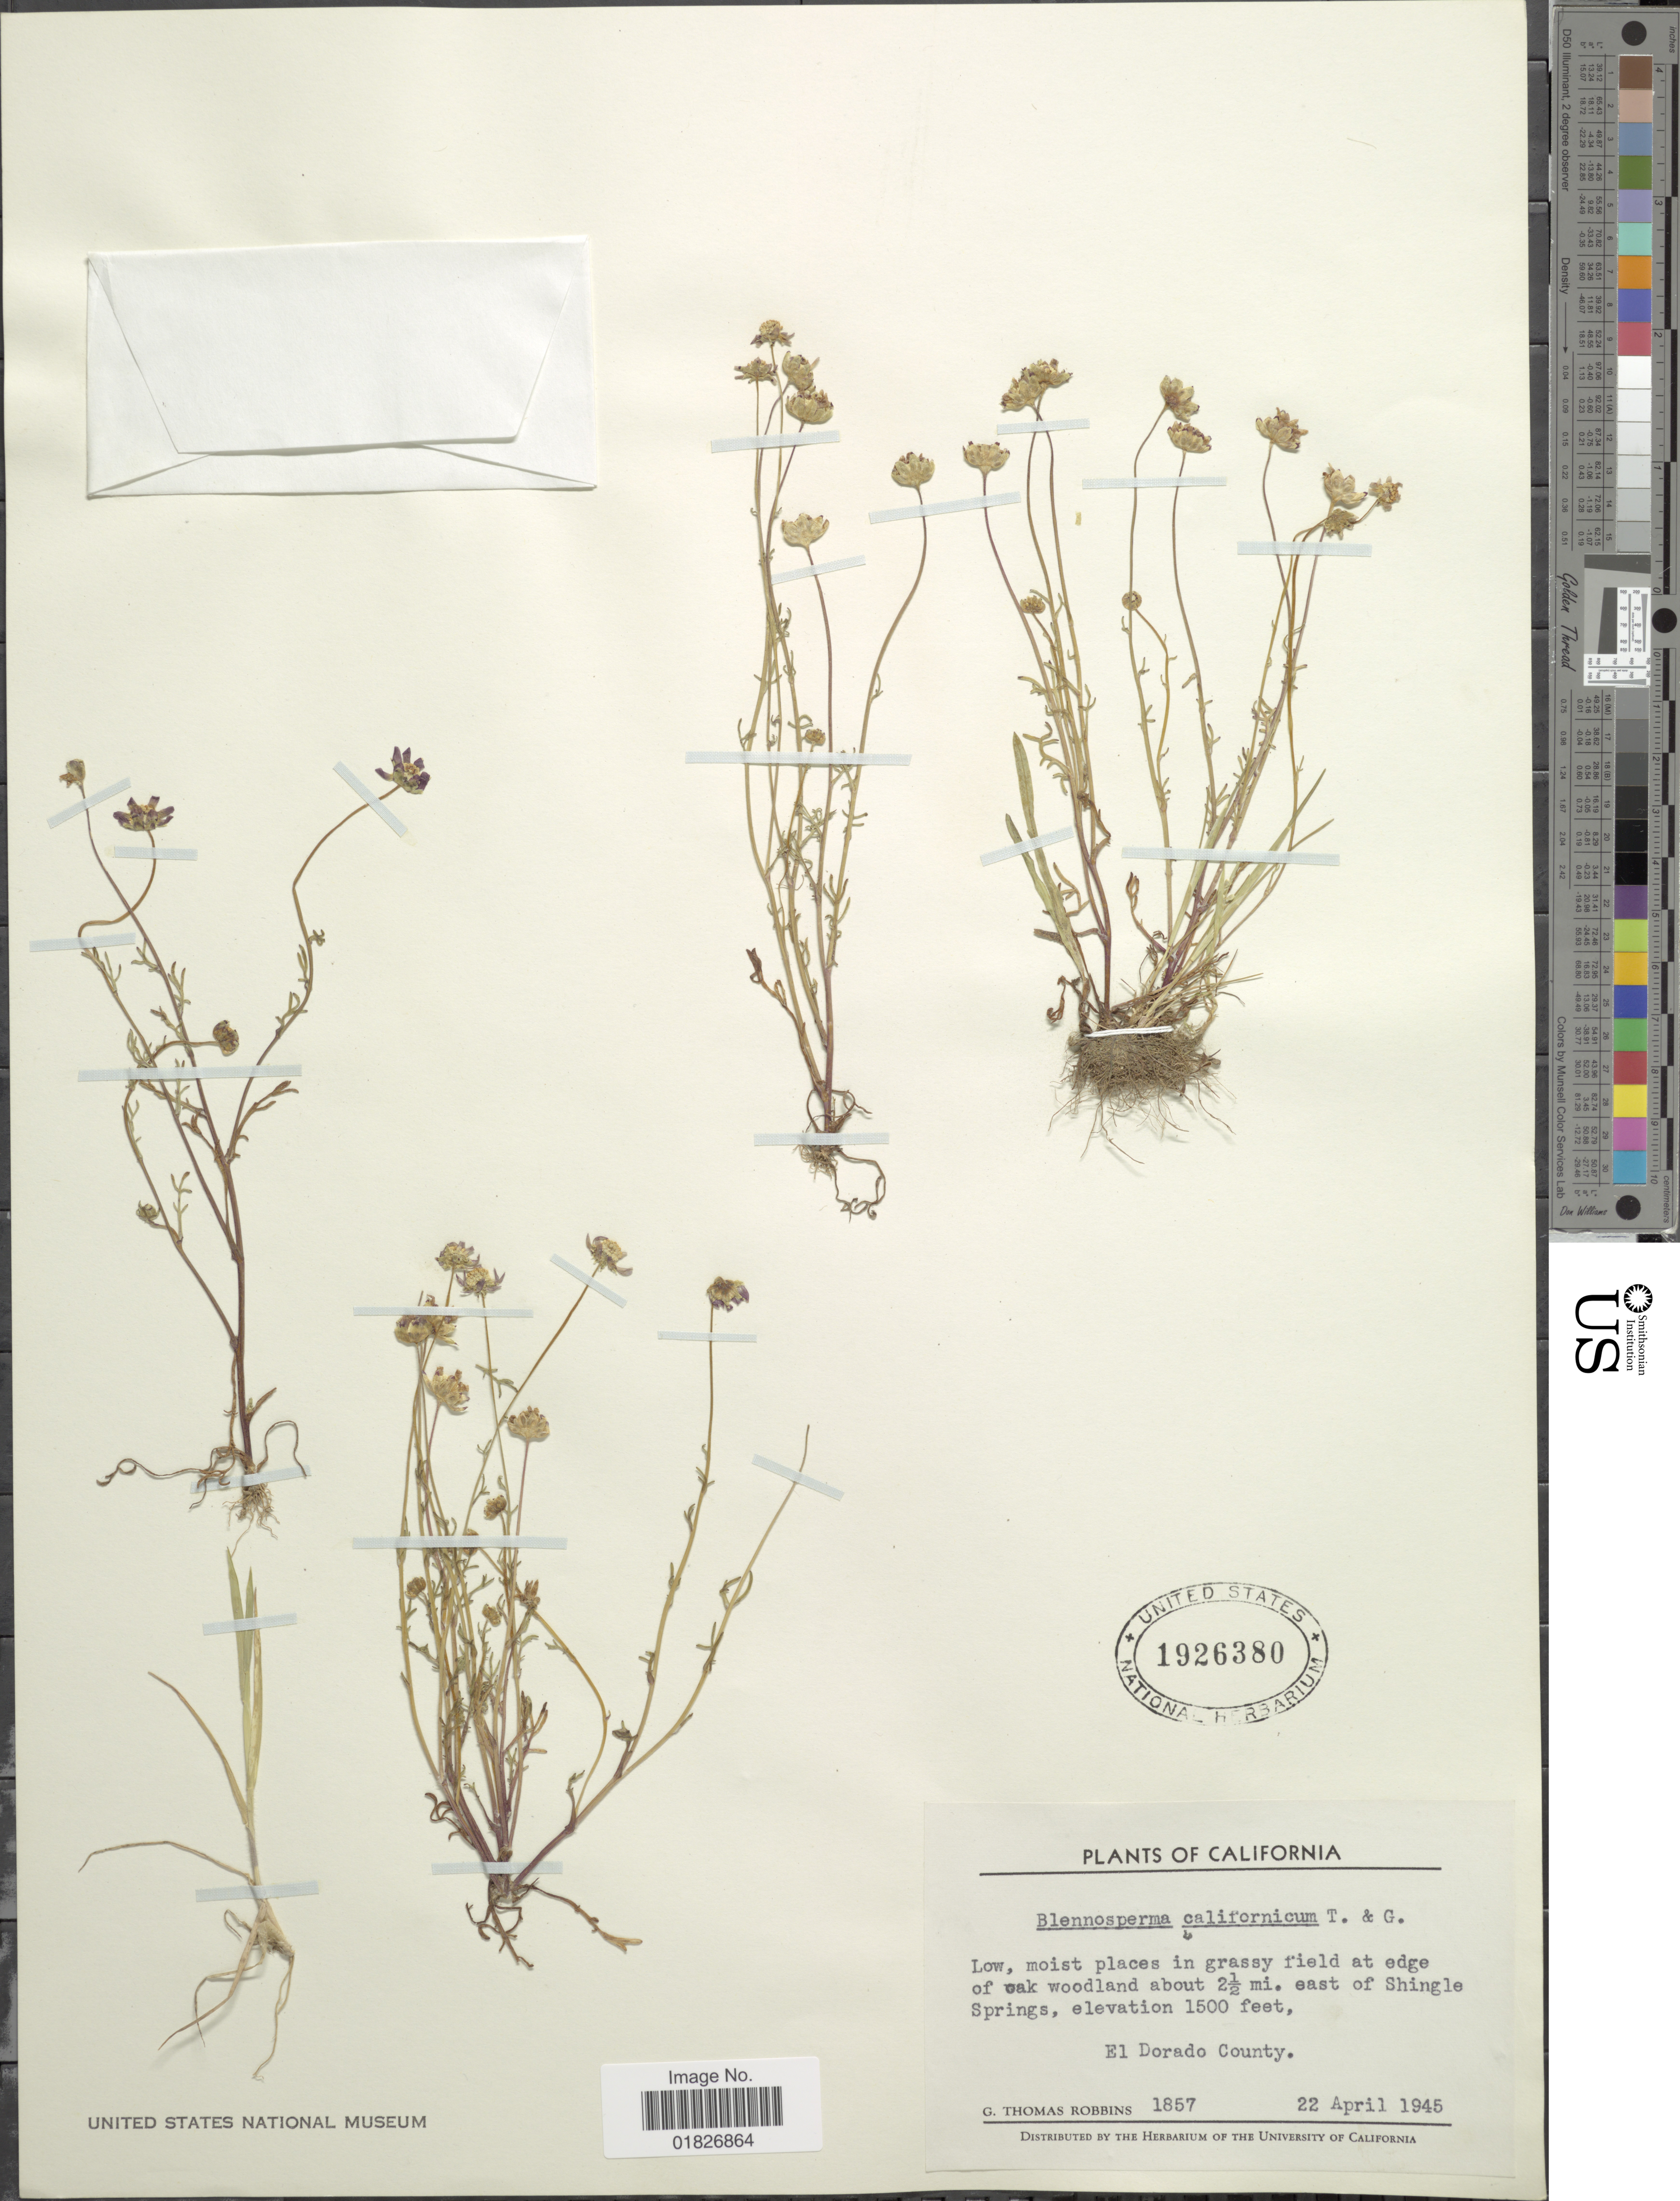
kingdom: Plantae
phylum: Tracheophyta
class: Magnoliopsida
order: Asterales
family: Asteraceae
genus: Blennosperma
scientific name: Blennosperma nanum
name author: (Hook.) S.F. Blake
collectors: G. T. Robbins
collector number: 1857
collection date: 1945-04-22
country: United States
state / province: California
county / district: El Dorado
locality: About 2½ mi. east of Shingle Springs. El Dorado County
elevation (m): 457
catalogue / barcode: US 1926380